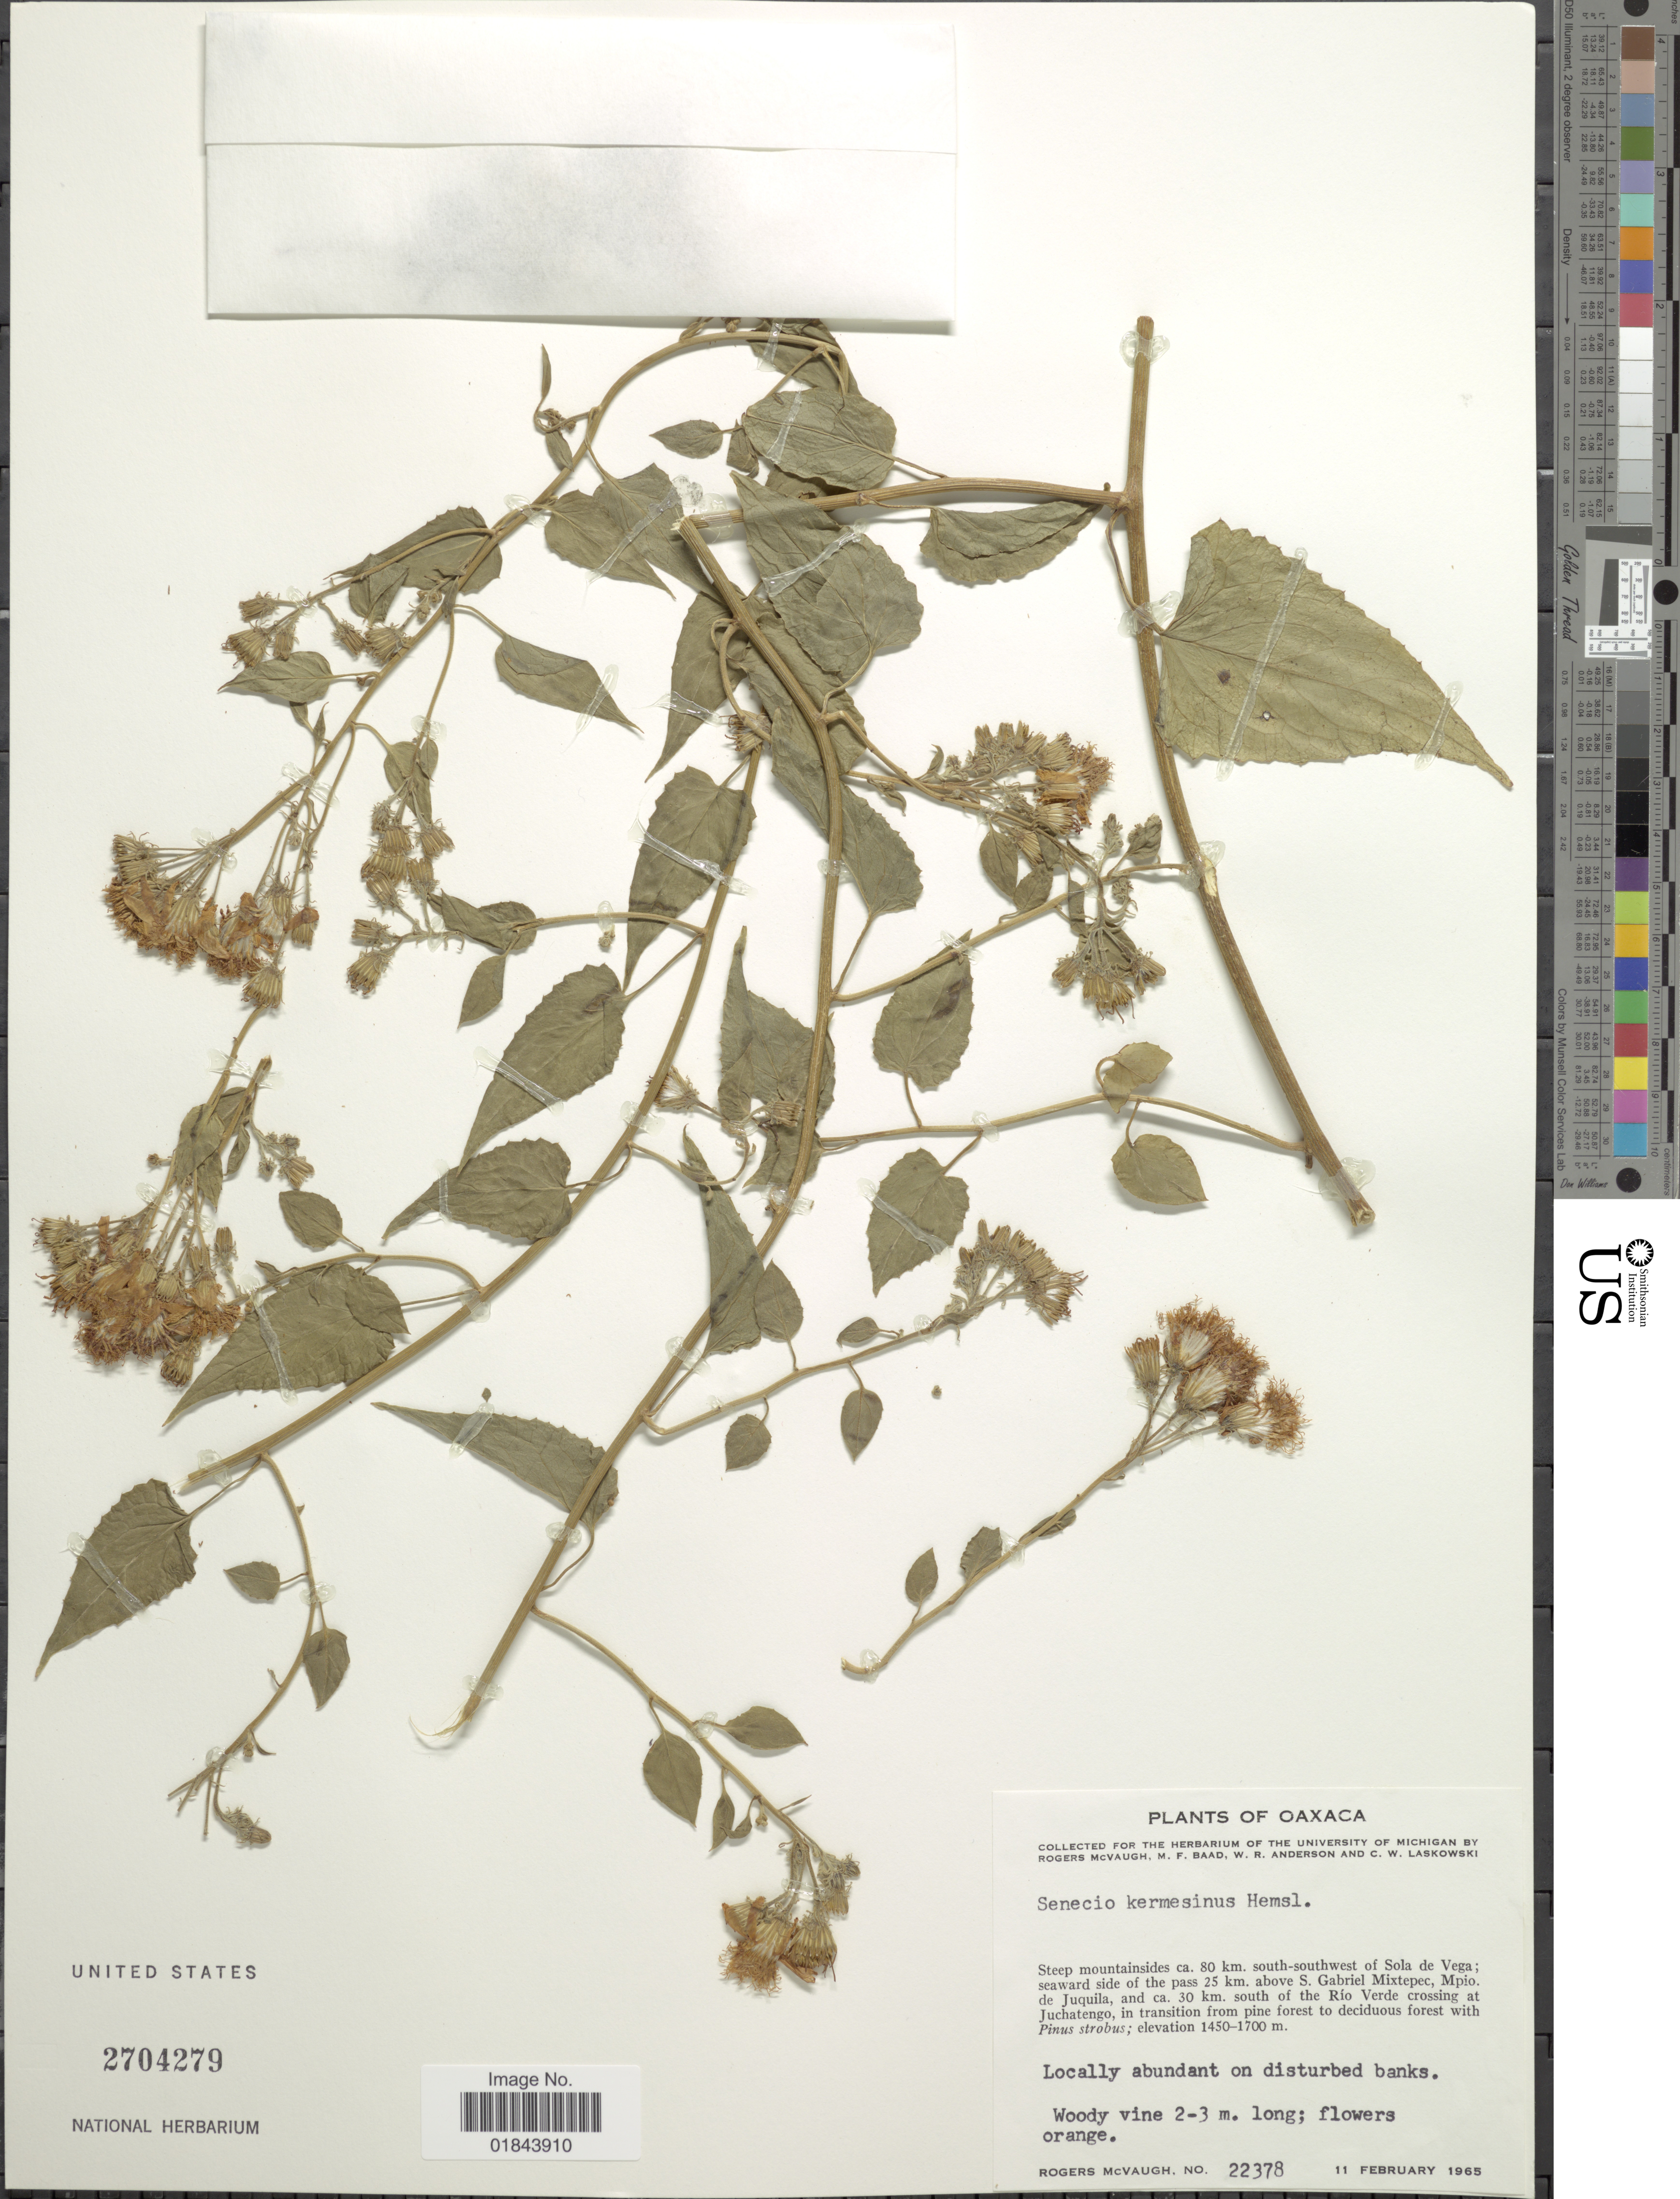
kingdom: Plantae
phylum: Tracheophyta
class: Magnoliopsida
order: Asterales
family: Asteraceae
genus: Pseudogynoxys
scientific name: Pseudogynoxys haenkei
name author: (DC.) Cabrera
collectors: R. McVaugh, M. F. Baad, W. Anderson & C. Laskowski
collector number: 22378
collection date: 1965-02-11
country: Mexico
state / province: Oaxaca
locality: Steep mountainsides ca. 80 km. south-southwest of Sola de Vega; seaward side of the pass 25 km. above S. Gabriel Mixtepec, Mpio. de Juquila, and ca. 30 km. south of the Río Verde crossing at Juchatengo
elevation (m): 1450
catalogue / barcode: US 2704279